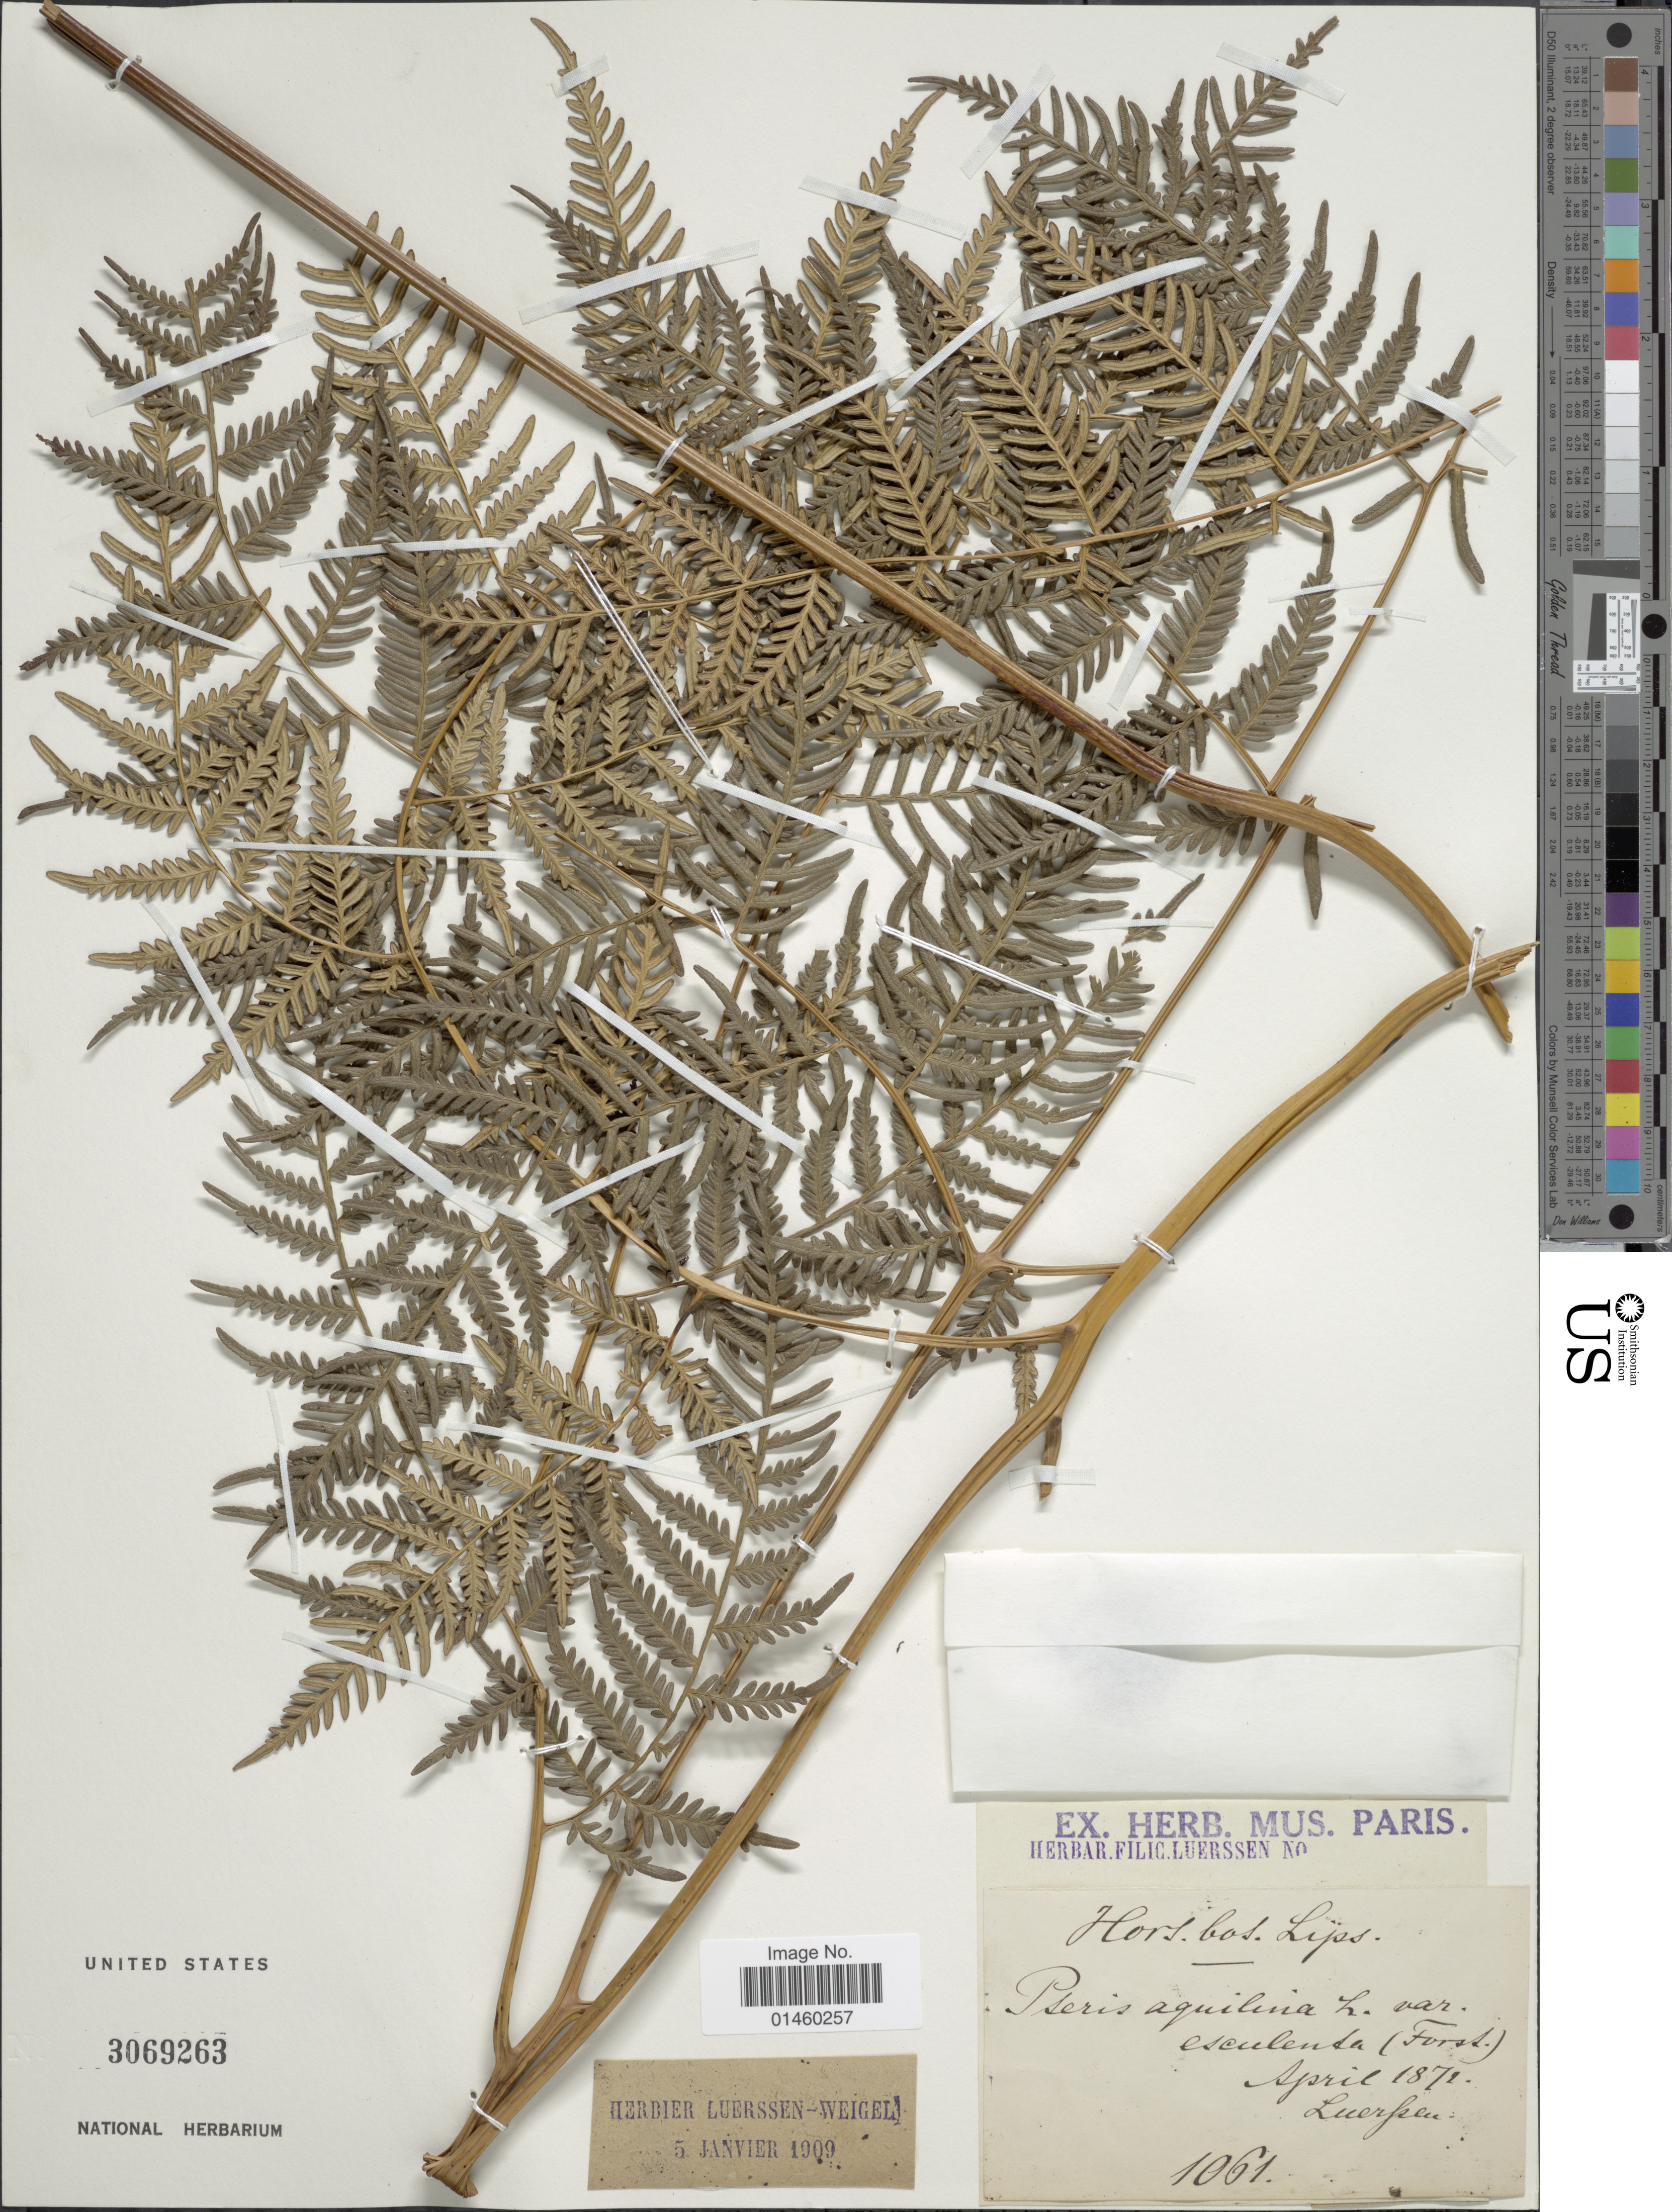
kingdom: Plantae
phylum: Tracheophyta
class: Polypodiopsida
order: Polypodiales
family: Dennstaedtiaceae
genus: Pteridium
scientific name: Pteridium esculentum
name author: (G. Forst.) Cockayne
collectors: Luerssen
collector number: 1061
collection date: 1871-04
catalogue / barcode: US 3069263